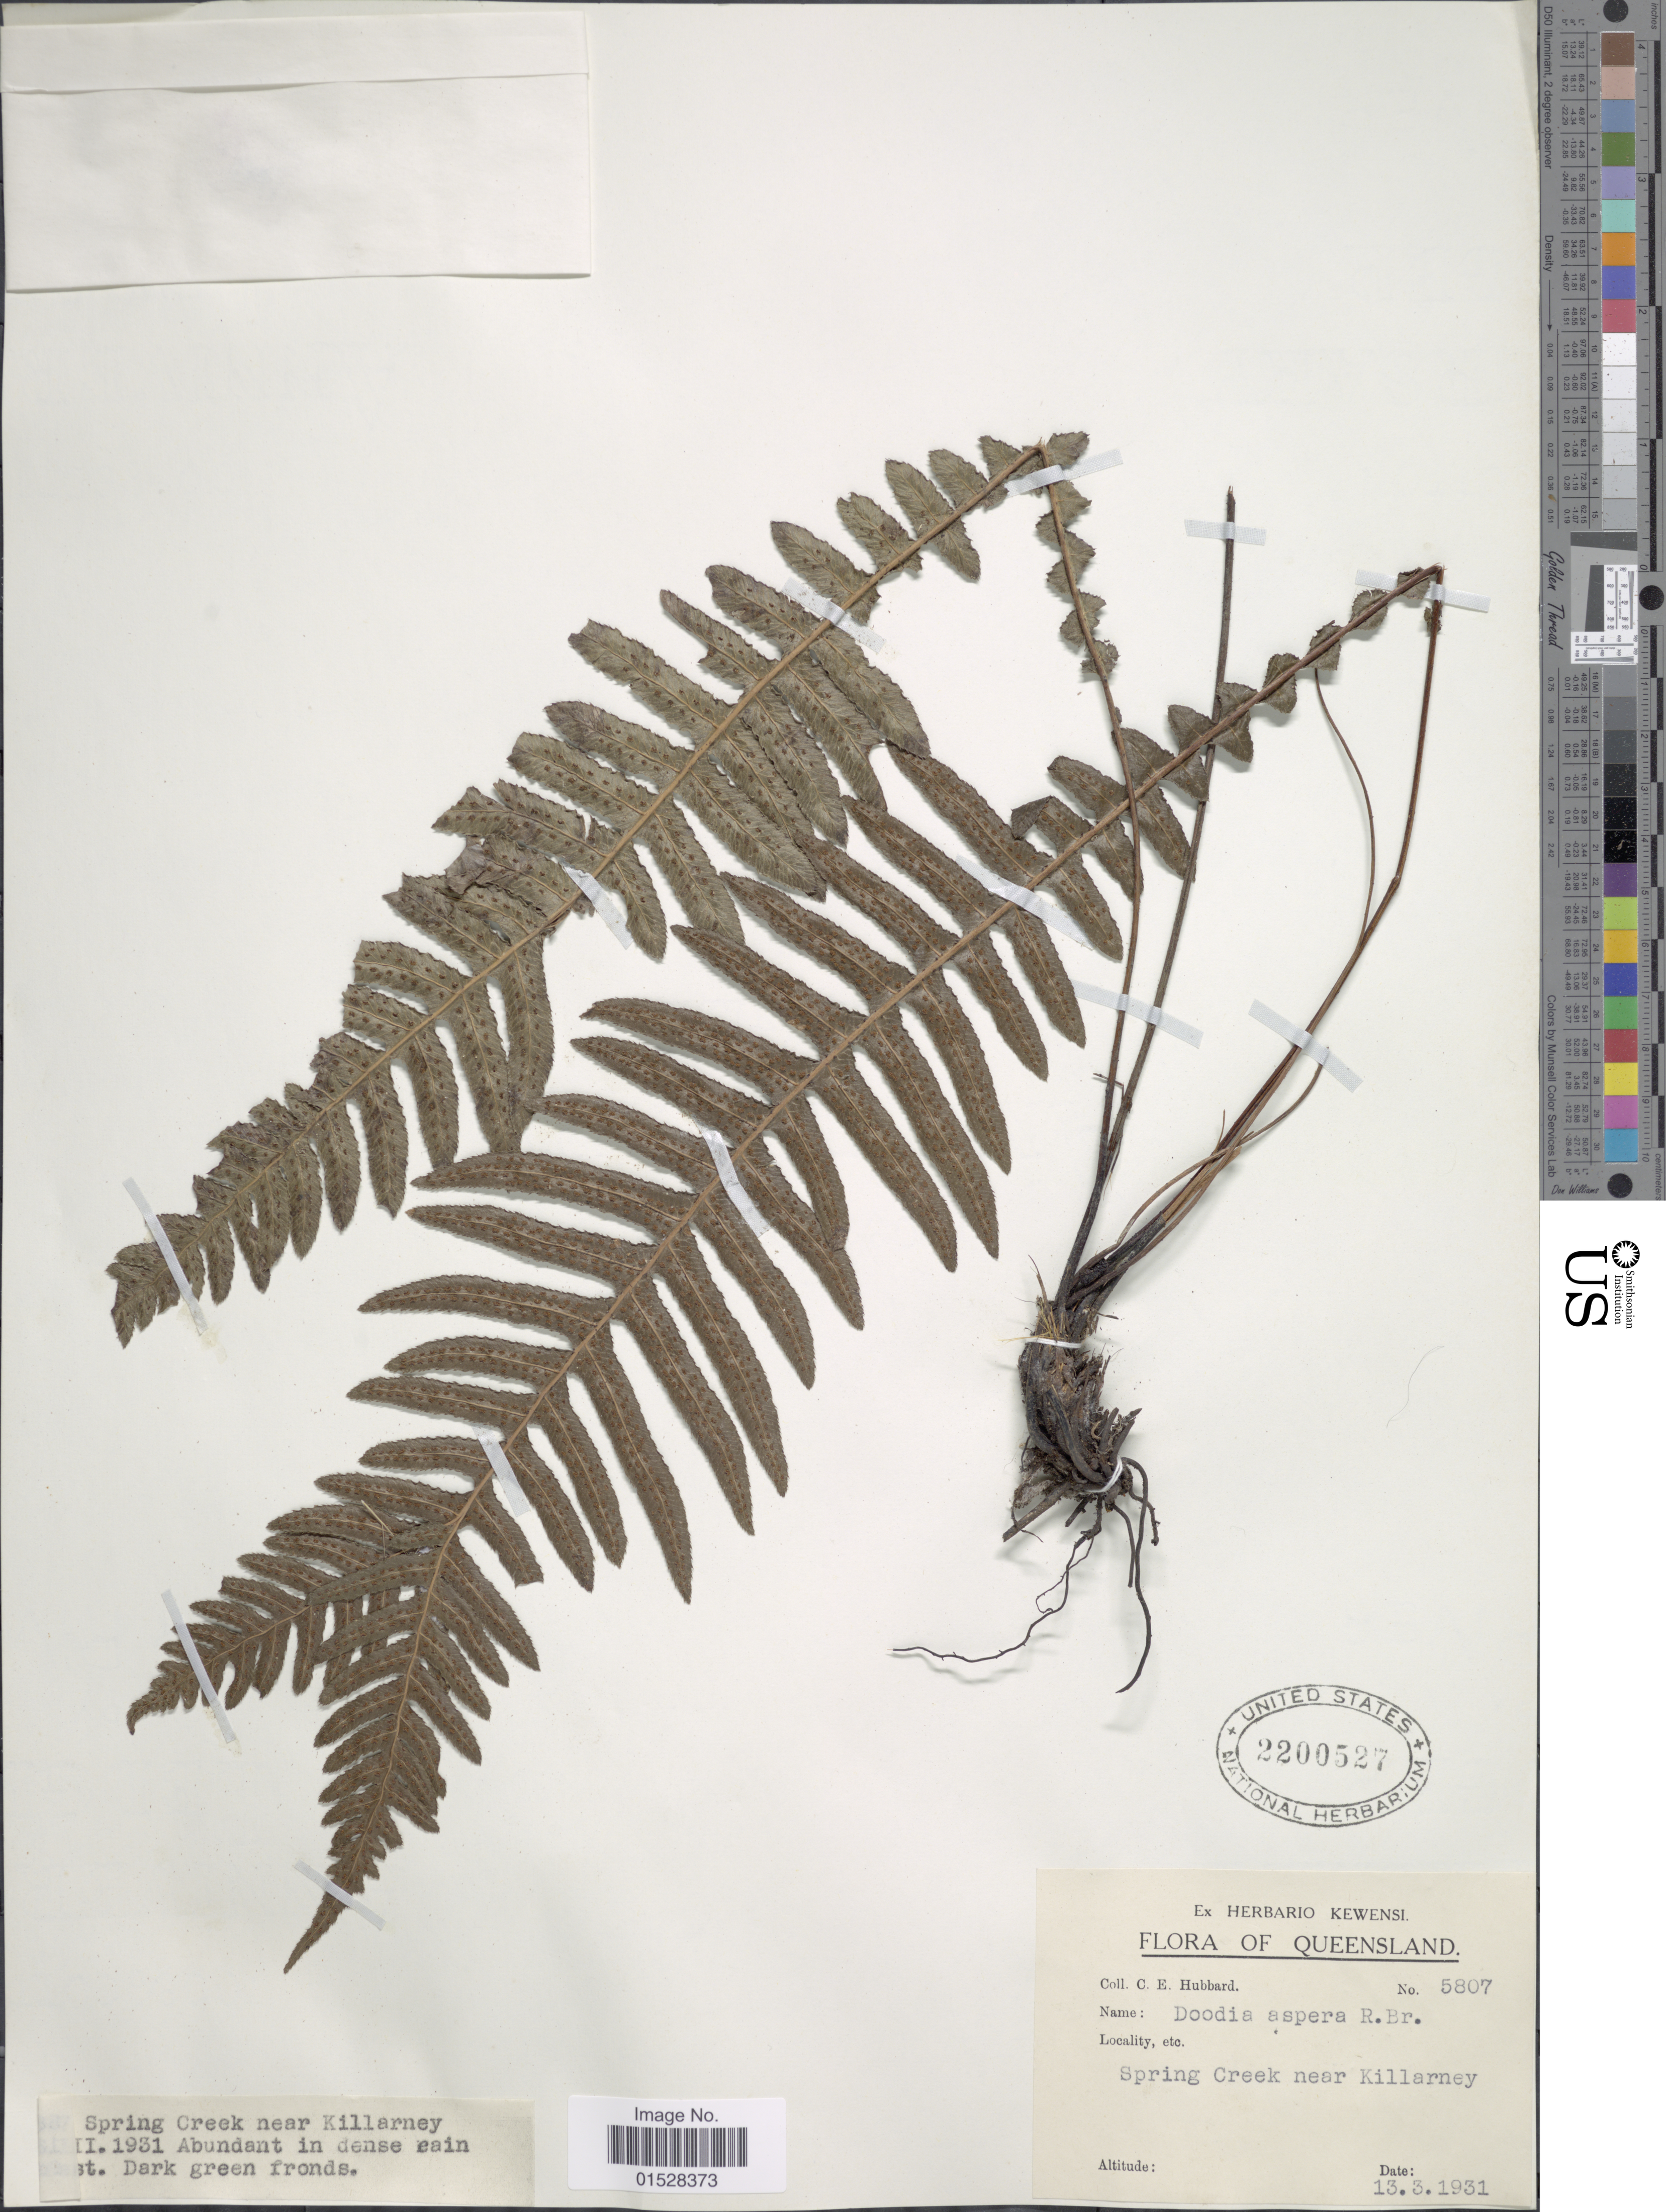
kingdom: Plantae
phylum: Tracheophyta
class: Polypodiopsida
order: Polypodiales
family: Blechnaceae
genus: Blechnum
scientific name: Blechnum neohollandicum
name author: Christenh.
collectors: C. E. Hubbard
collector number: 5807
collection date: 1931-03-13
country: Australia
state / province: Queensland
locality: Spring Creek near Killarney.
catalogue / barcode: US 2200527